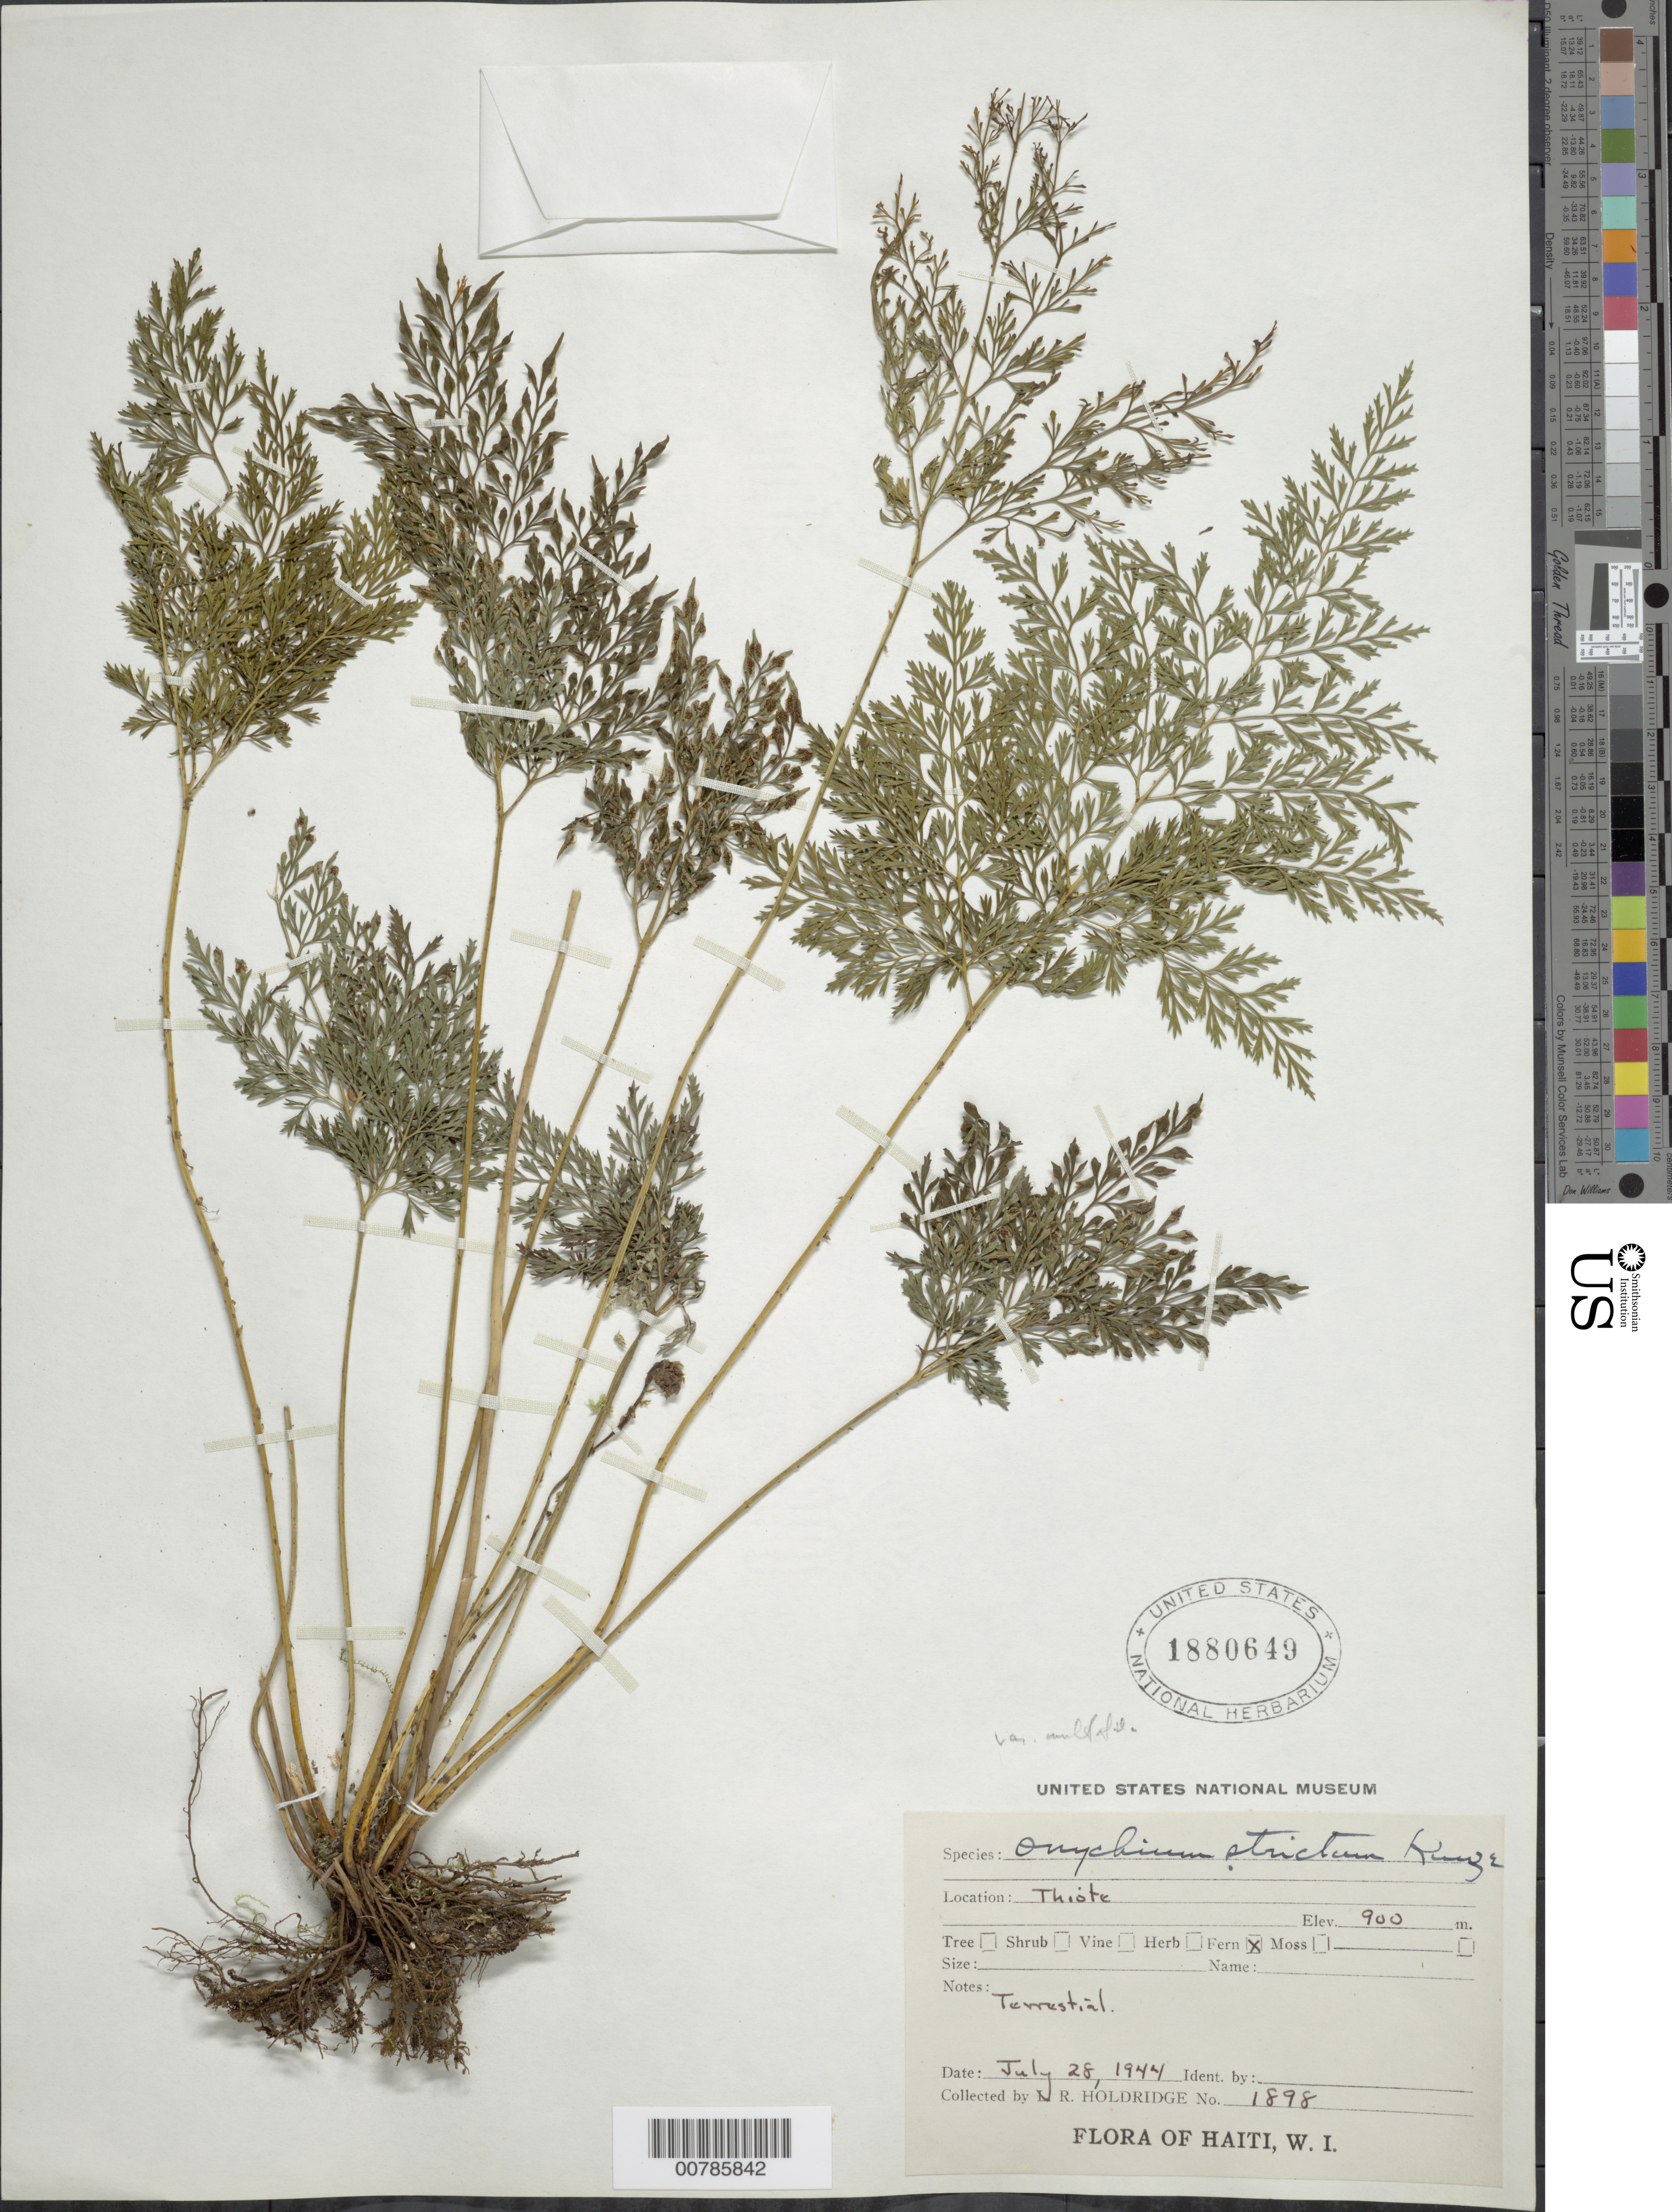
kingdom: Plantae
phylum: Tracheophyta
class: Polypodiopsida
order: Polypodiales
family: Pteridaceae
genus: Pteris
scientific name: Pteris hexagona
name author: (L.) Proctor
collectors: L. Holdridge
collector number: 1898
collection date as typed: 28 Jul 1944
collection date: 1944-07-28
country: Haiti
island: Hispaniola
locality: Thiote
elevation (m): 900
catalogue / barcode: US 1880649